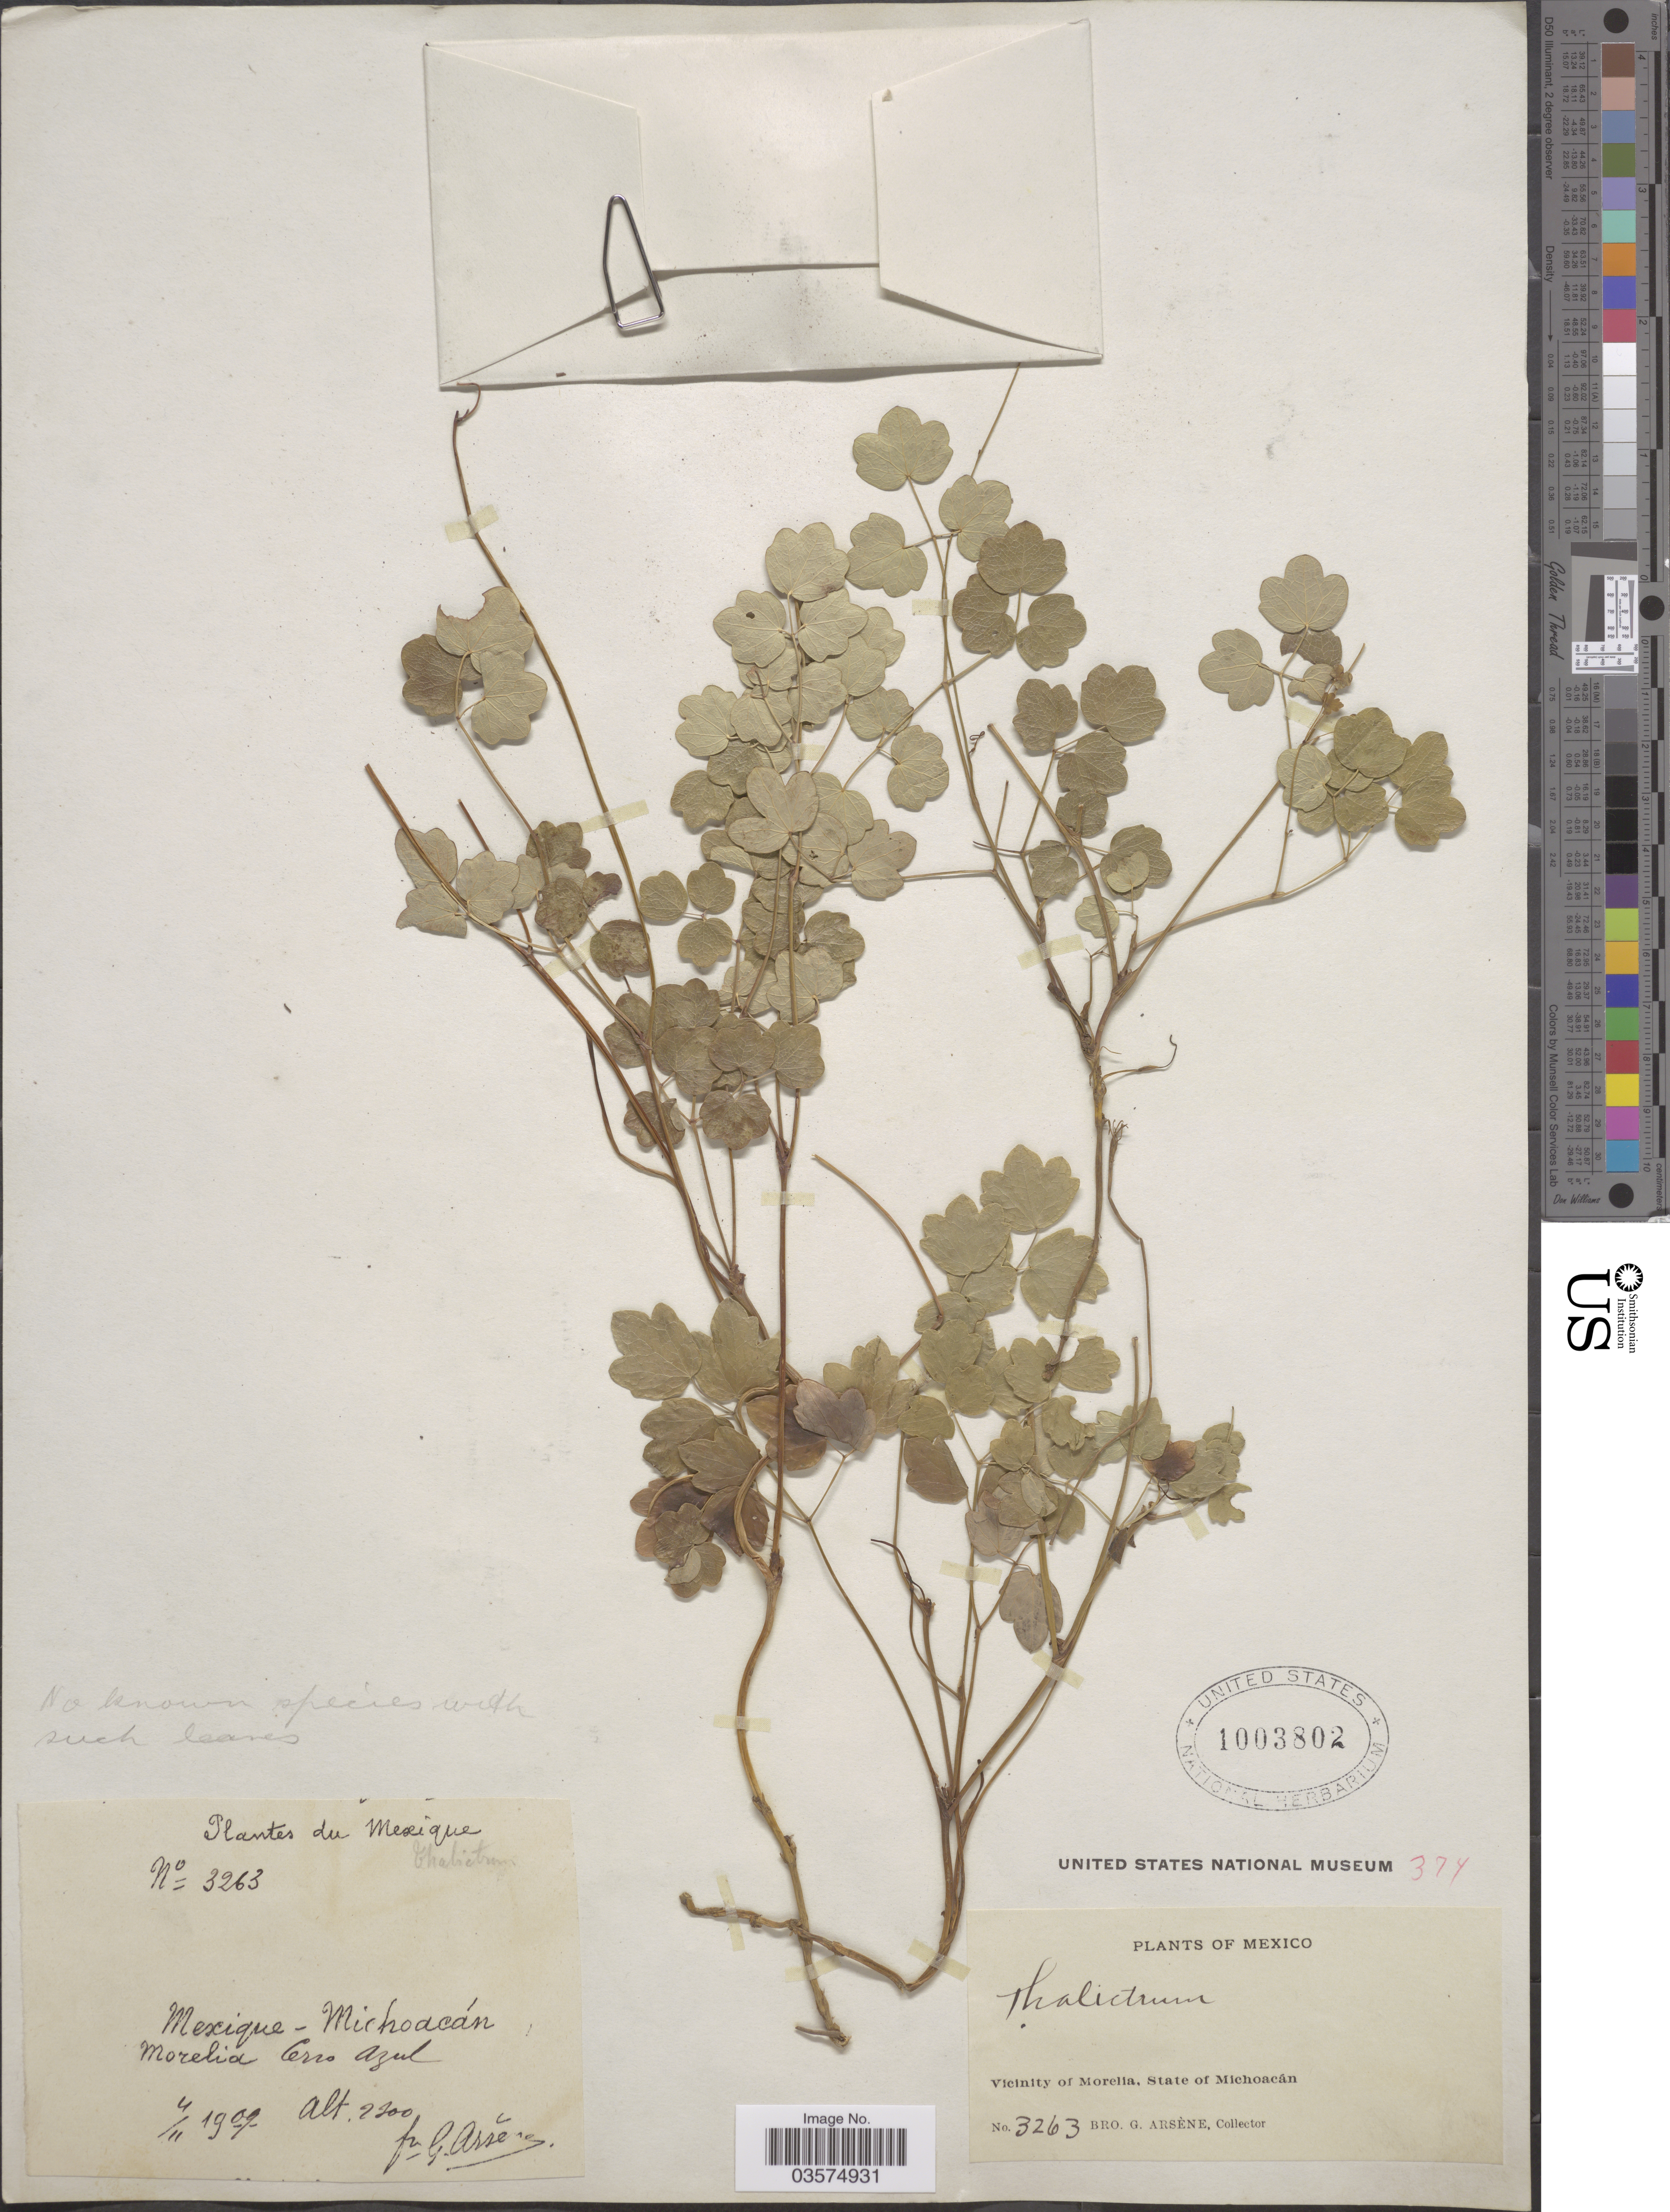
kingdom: Plantae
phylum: Tracheophyta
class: Magnoliopsida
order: Ranunculales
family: Ranunculaceae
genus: Thalictrum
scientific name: Thalictrum sp.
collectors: Bro. G. Arsène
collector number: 3263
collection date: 1907-11-04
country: Mexico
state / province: Michoacán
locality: Vicinity of Morelia. Morelia Cerro Azul.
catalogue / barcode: US 1003802